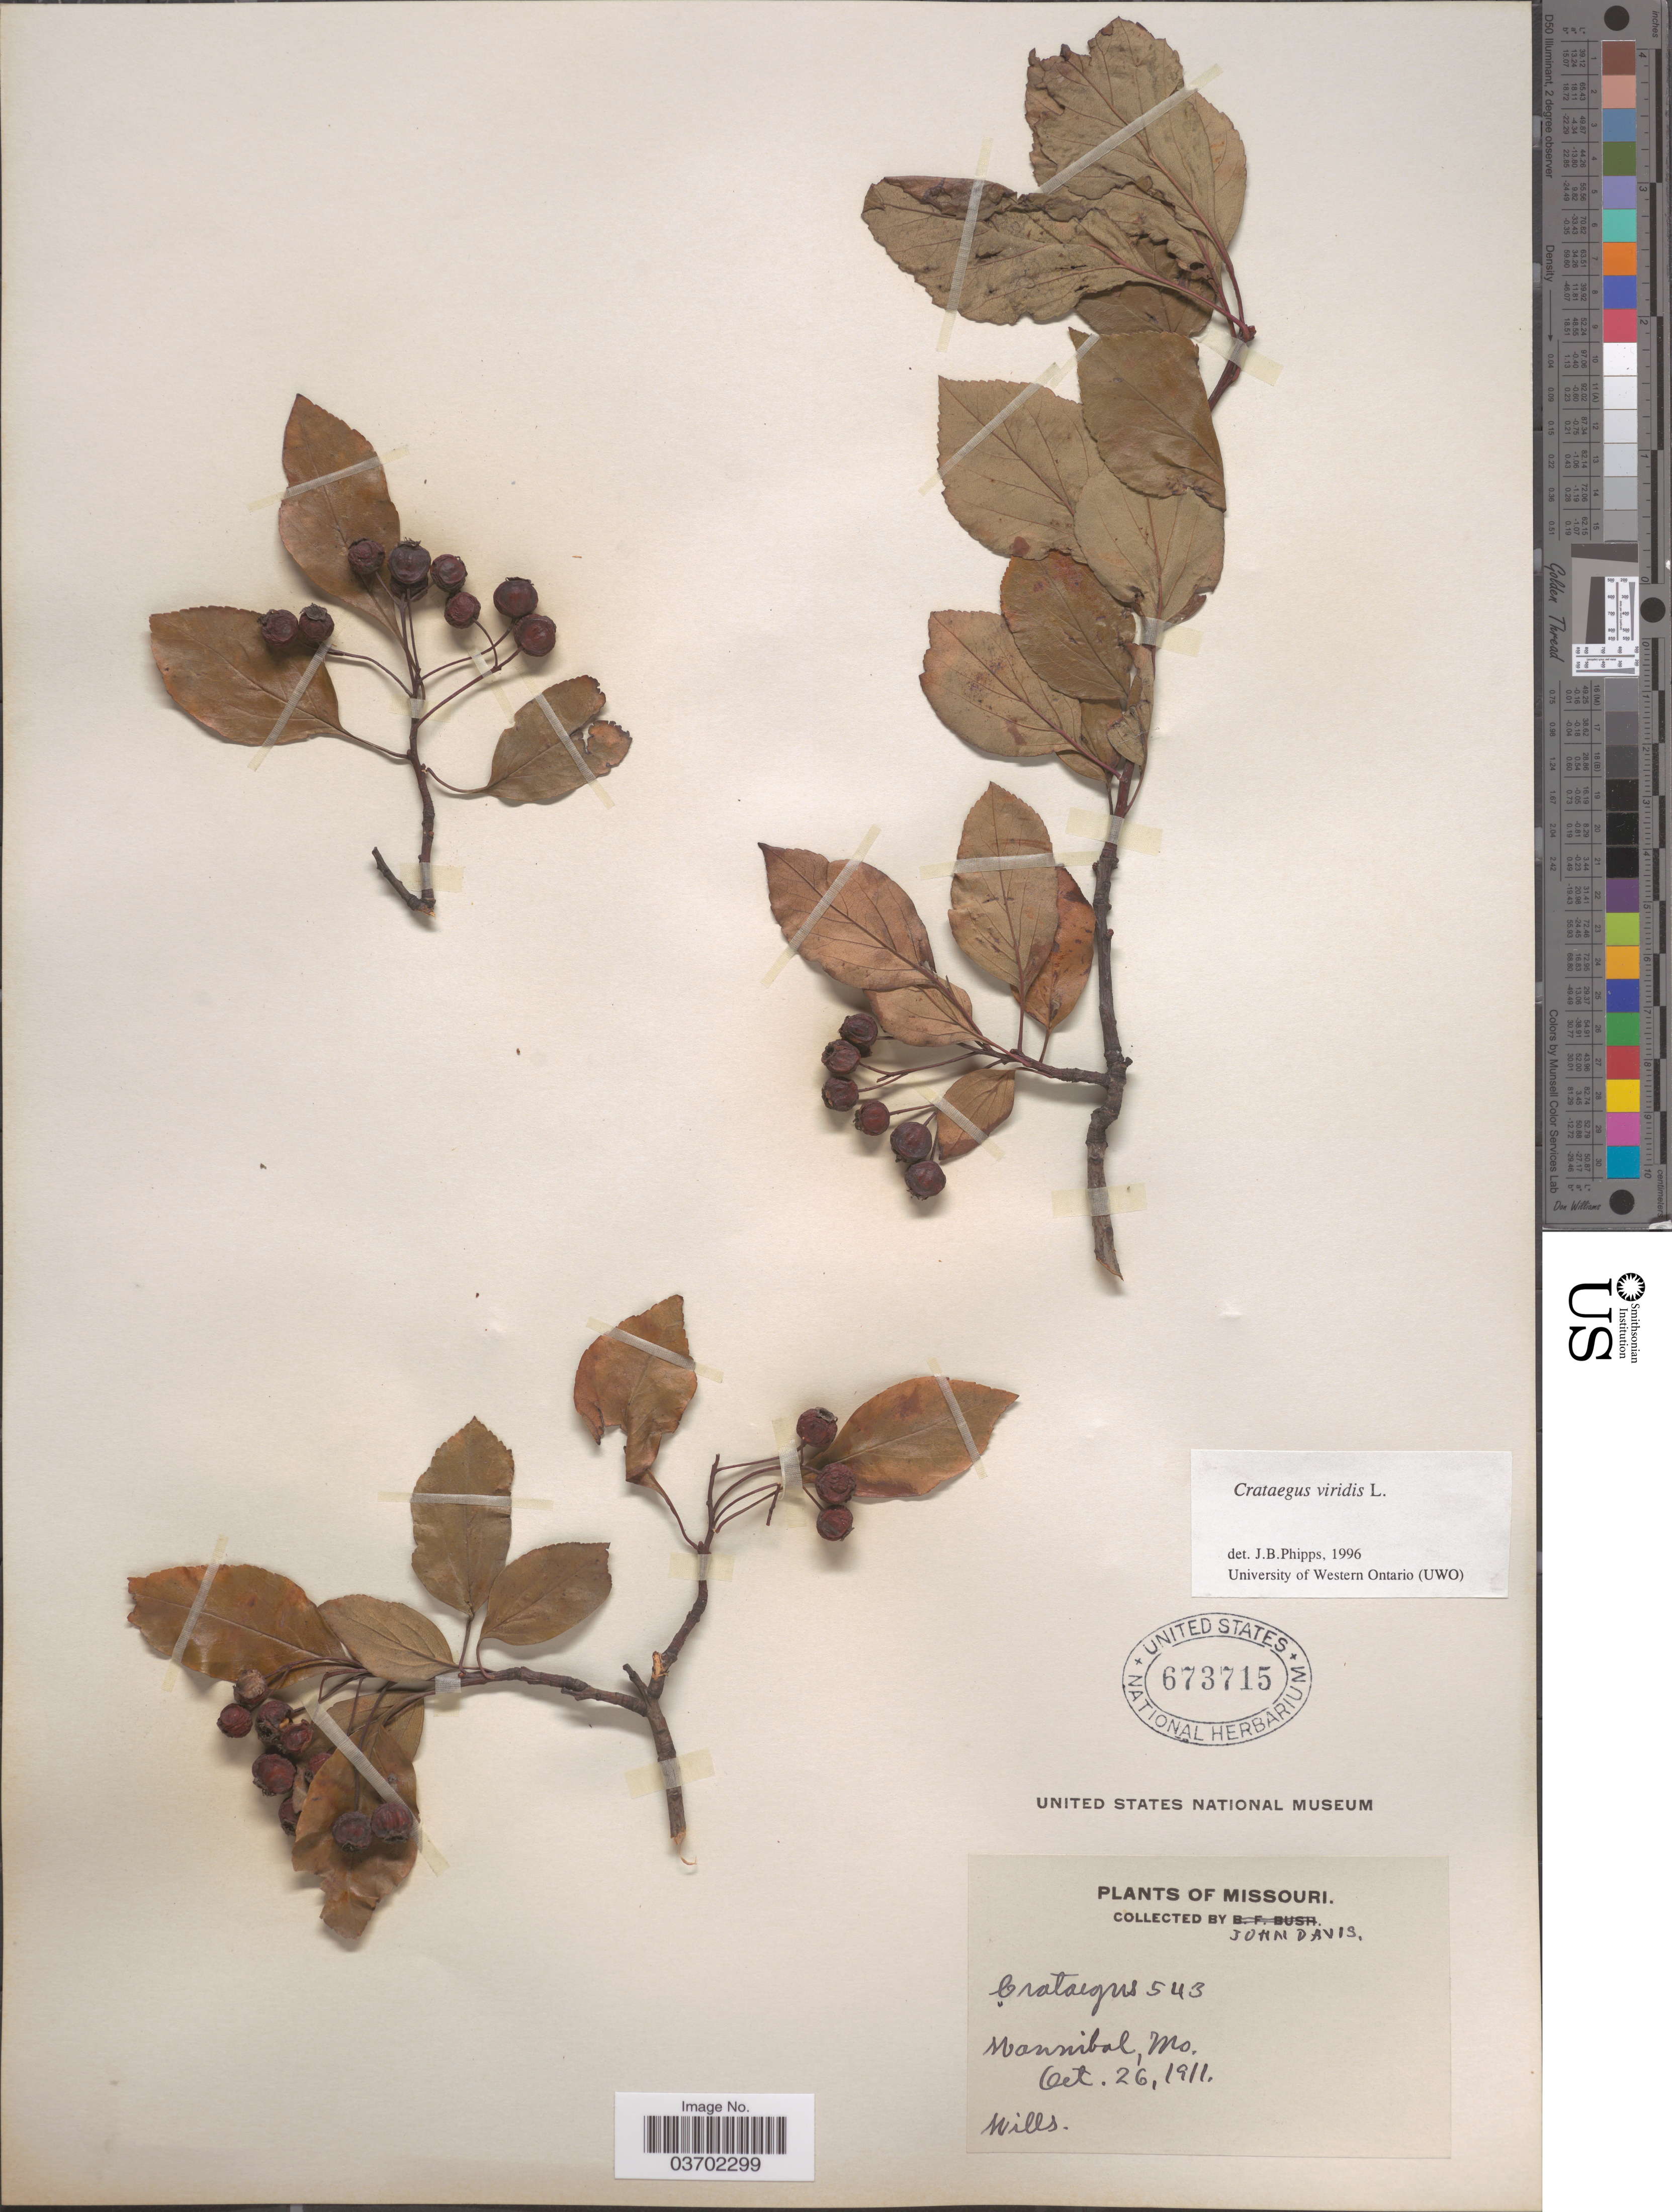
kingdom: Plantae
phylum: Tracheophyta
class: Magnoliopsida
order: Rosales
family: Rosaceae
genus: Crataegus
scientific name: Crataegus viridis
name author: L.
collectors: J. Davis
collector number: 543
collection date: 1911-10-26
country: United States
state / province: Missouri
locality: Hannibal.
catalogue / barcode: US 673715